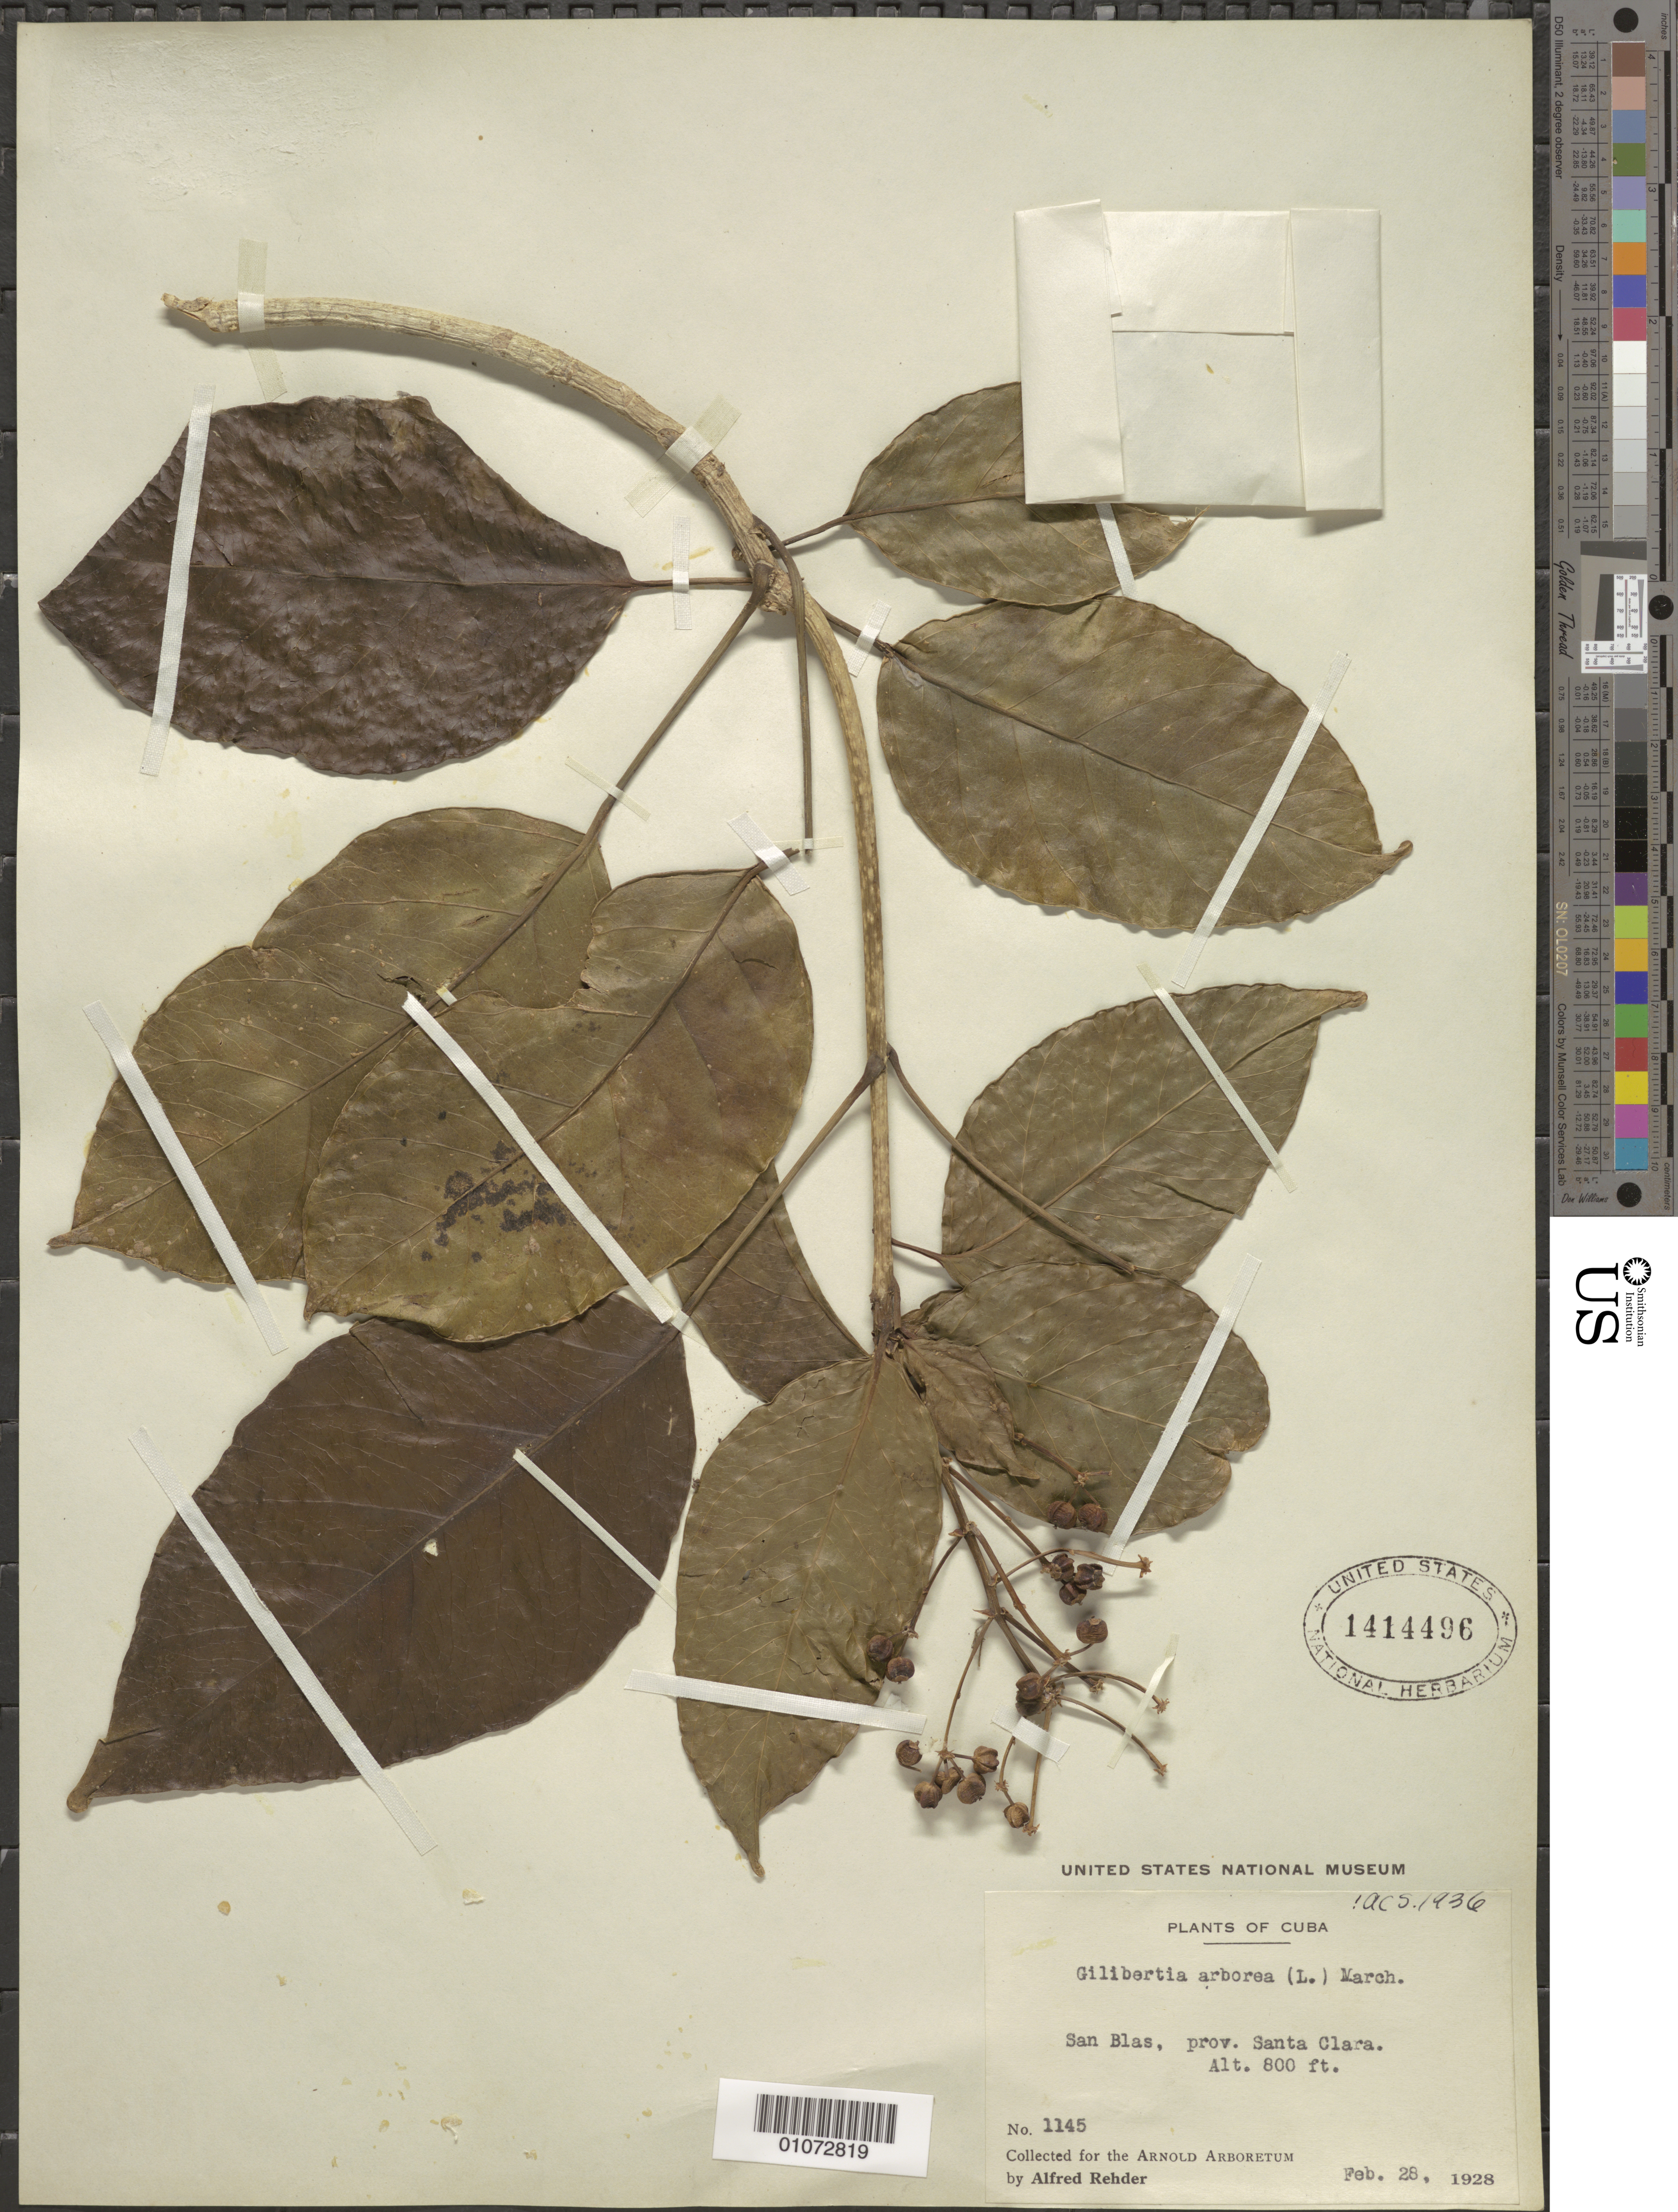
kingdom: Plantae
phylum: Tracheophyta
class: Magnoliopsida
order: Apiales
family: Araliaceae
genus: Dendropanax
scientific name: Dendropanax arboreus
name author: (L.) Decne. & Planch.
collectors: A. Rehder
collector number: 1145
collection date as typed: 28 Feb 1928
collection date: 1928-02-28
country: Cuba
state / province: Villa Clara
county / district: Santa Clara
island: Cuba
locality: San Blas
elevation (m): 244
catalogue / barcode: US 1414496